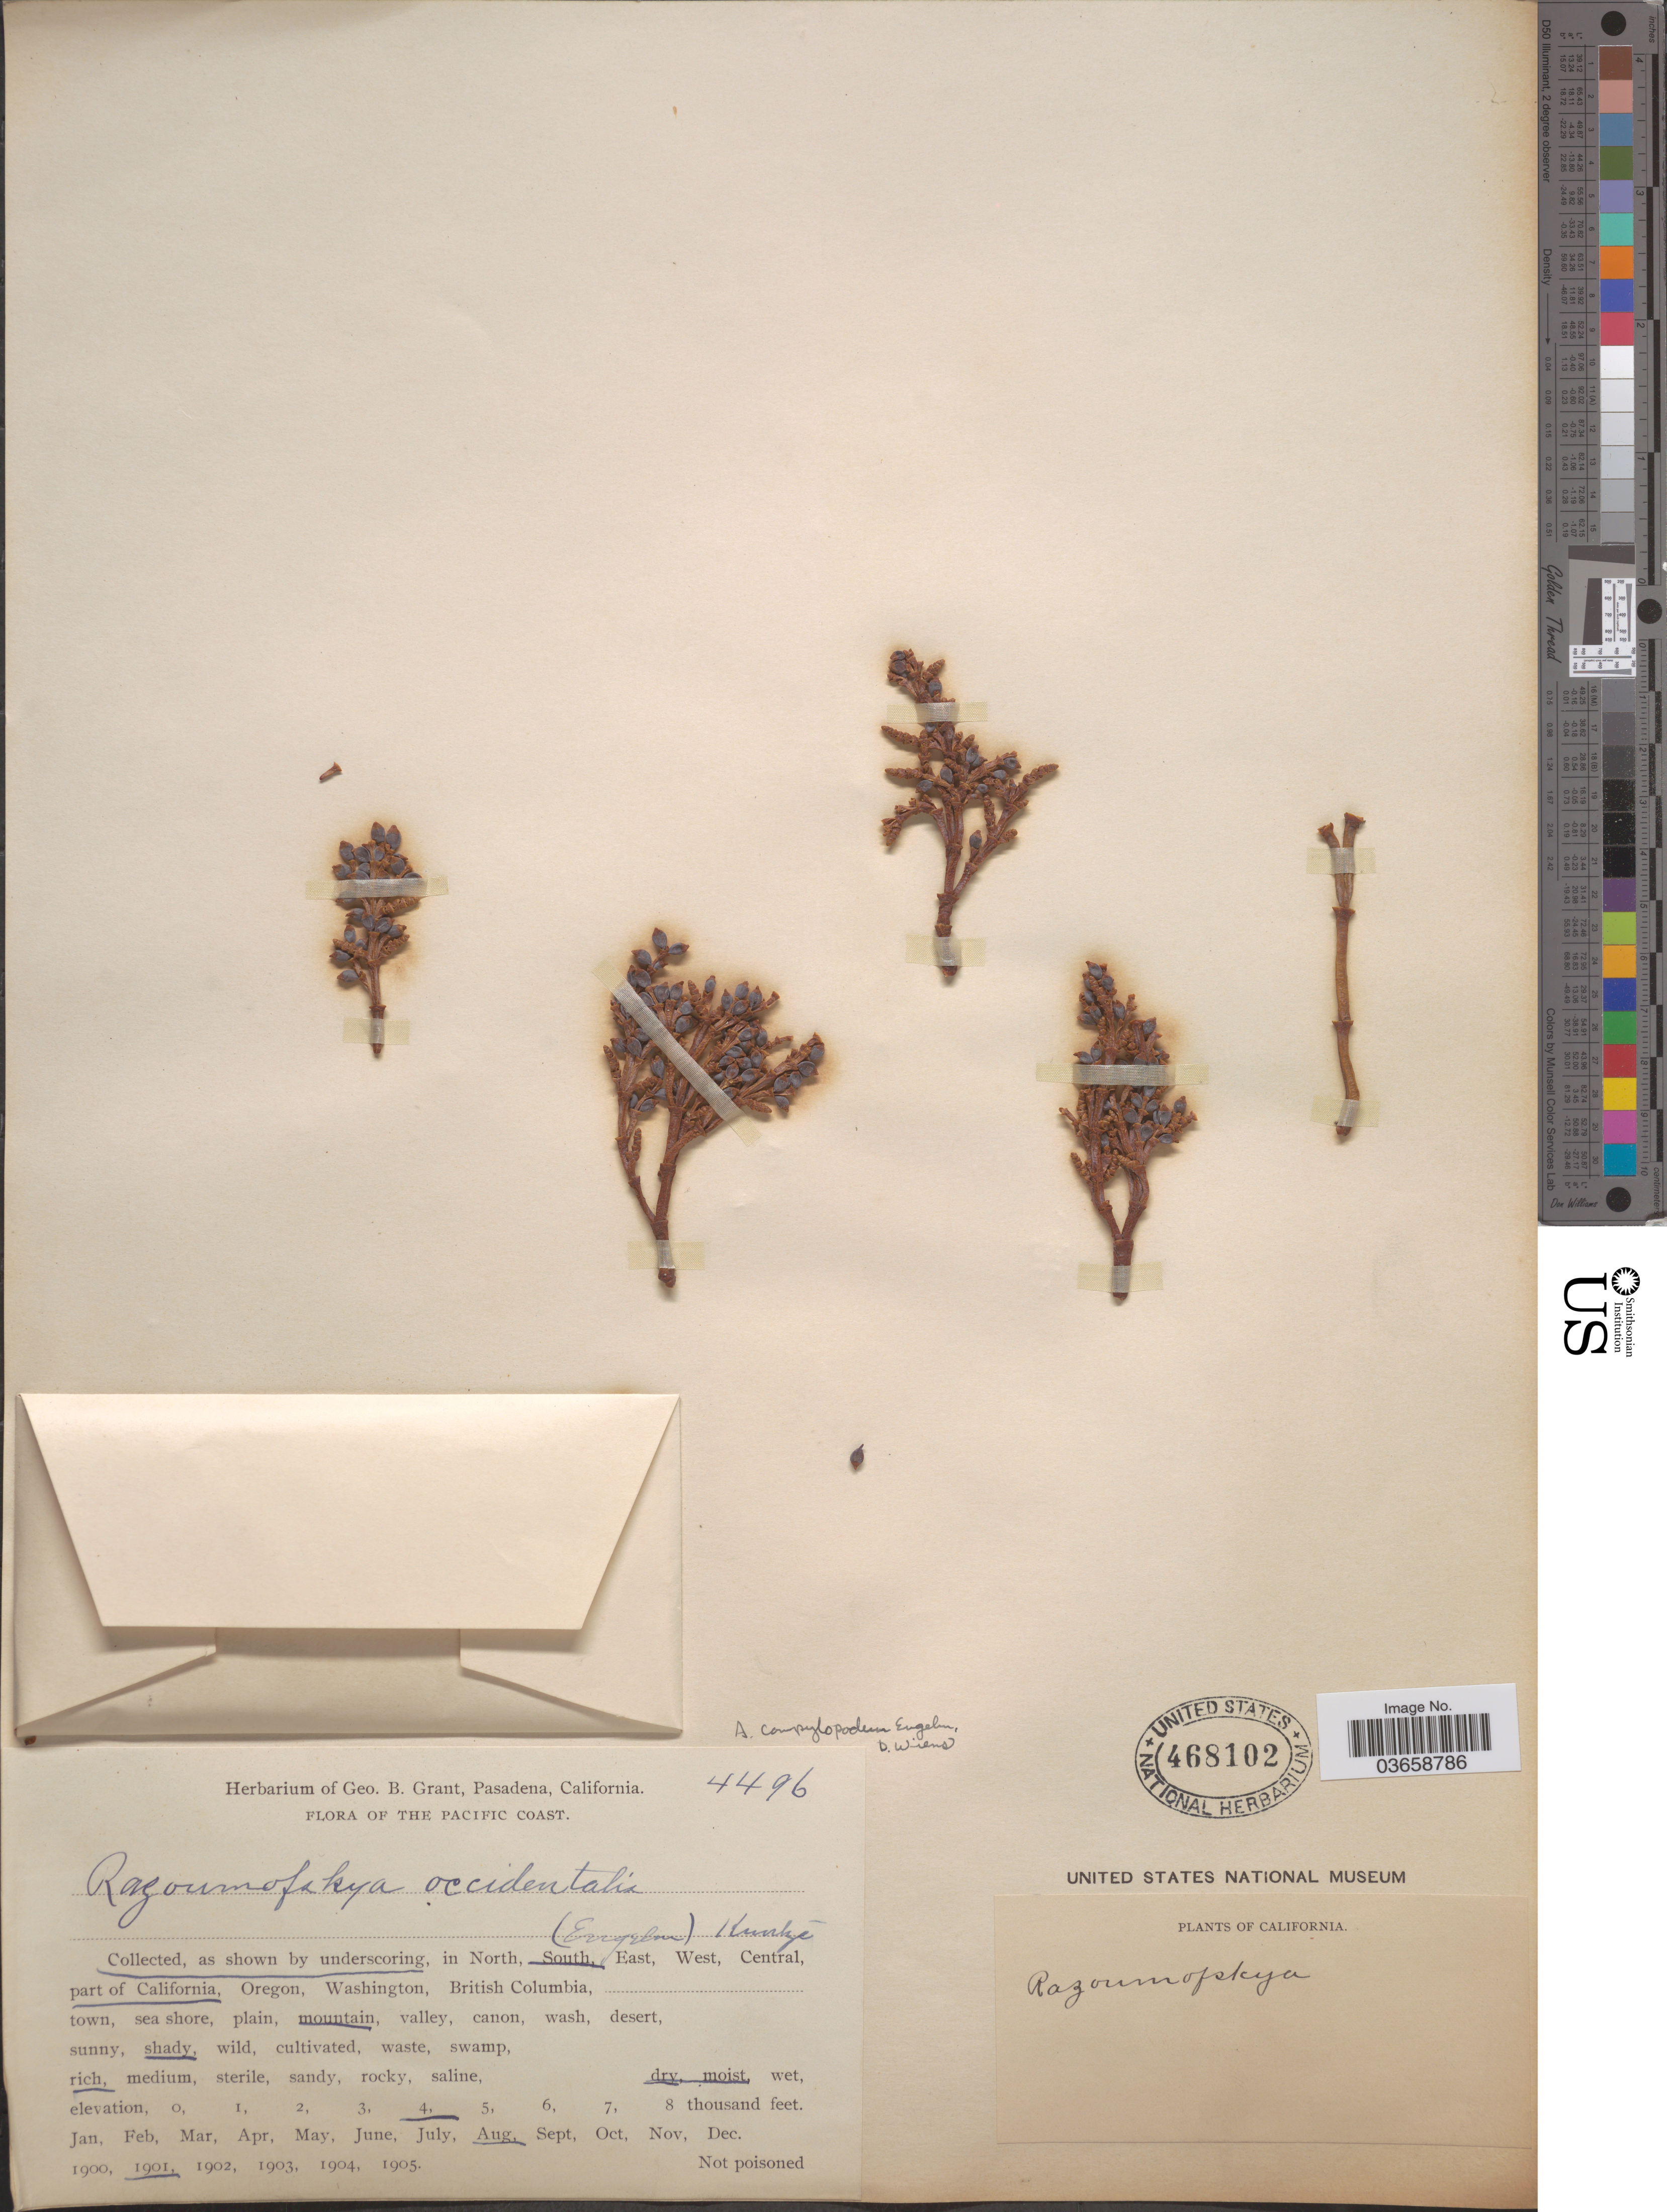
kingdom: Plantae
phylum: Tracheophyta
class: Magnoliopsida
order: Santalales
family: Viscaceae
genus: Arceuthobium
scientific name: Arceuthobium campylopodum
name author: Engelm.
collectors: ex herb. Geo. B. Grant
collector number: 4496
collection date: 1901-08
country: United States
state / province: California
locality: The Pacific Coast. South part of California. Mountain.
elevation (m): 1219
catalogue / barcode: US 468102